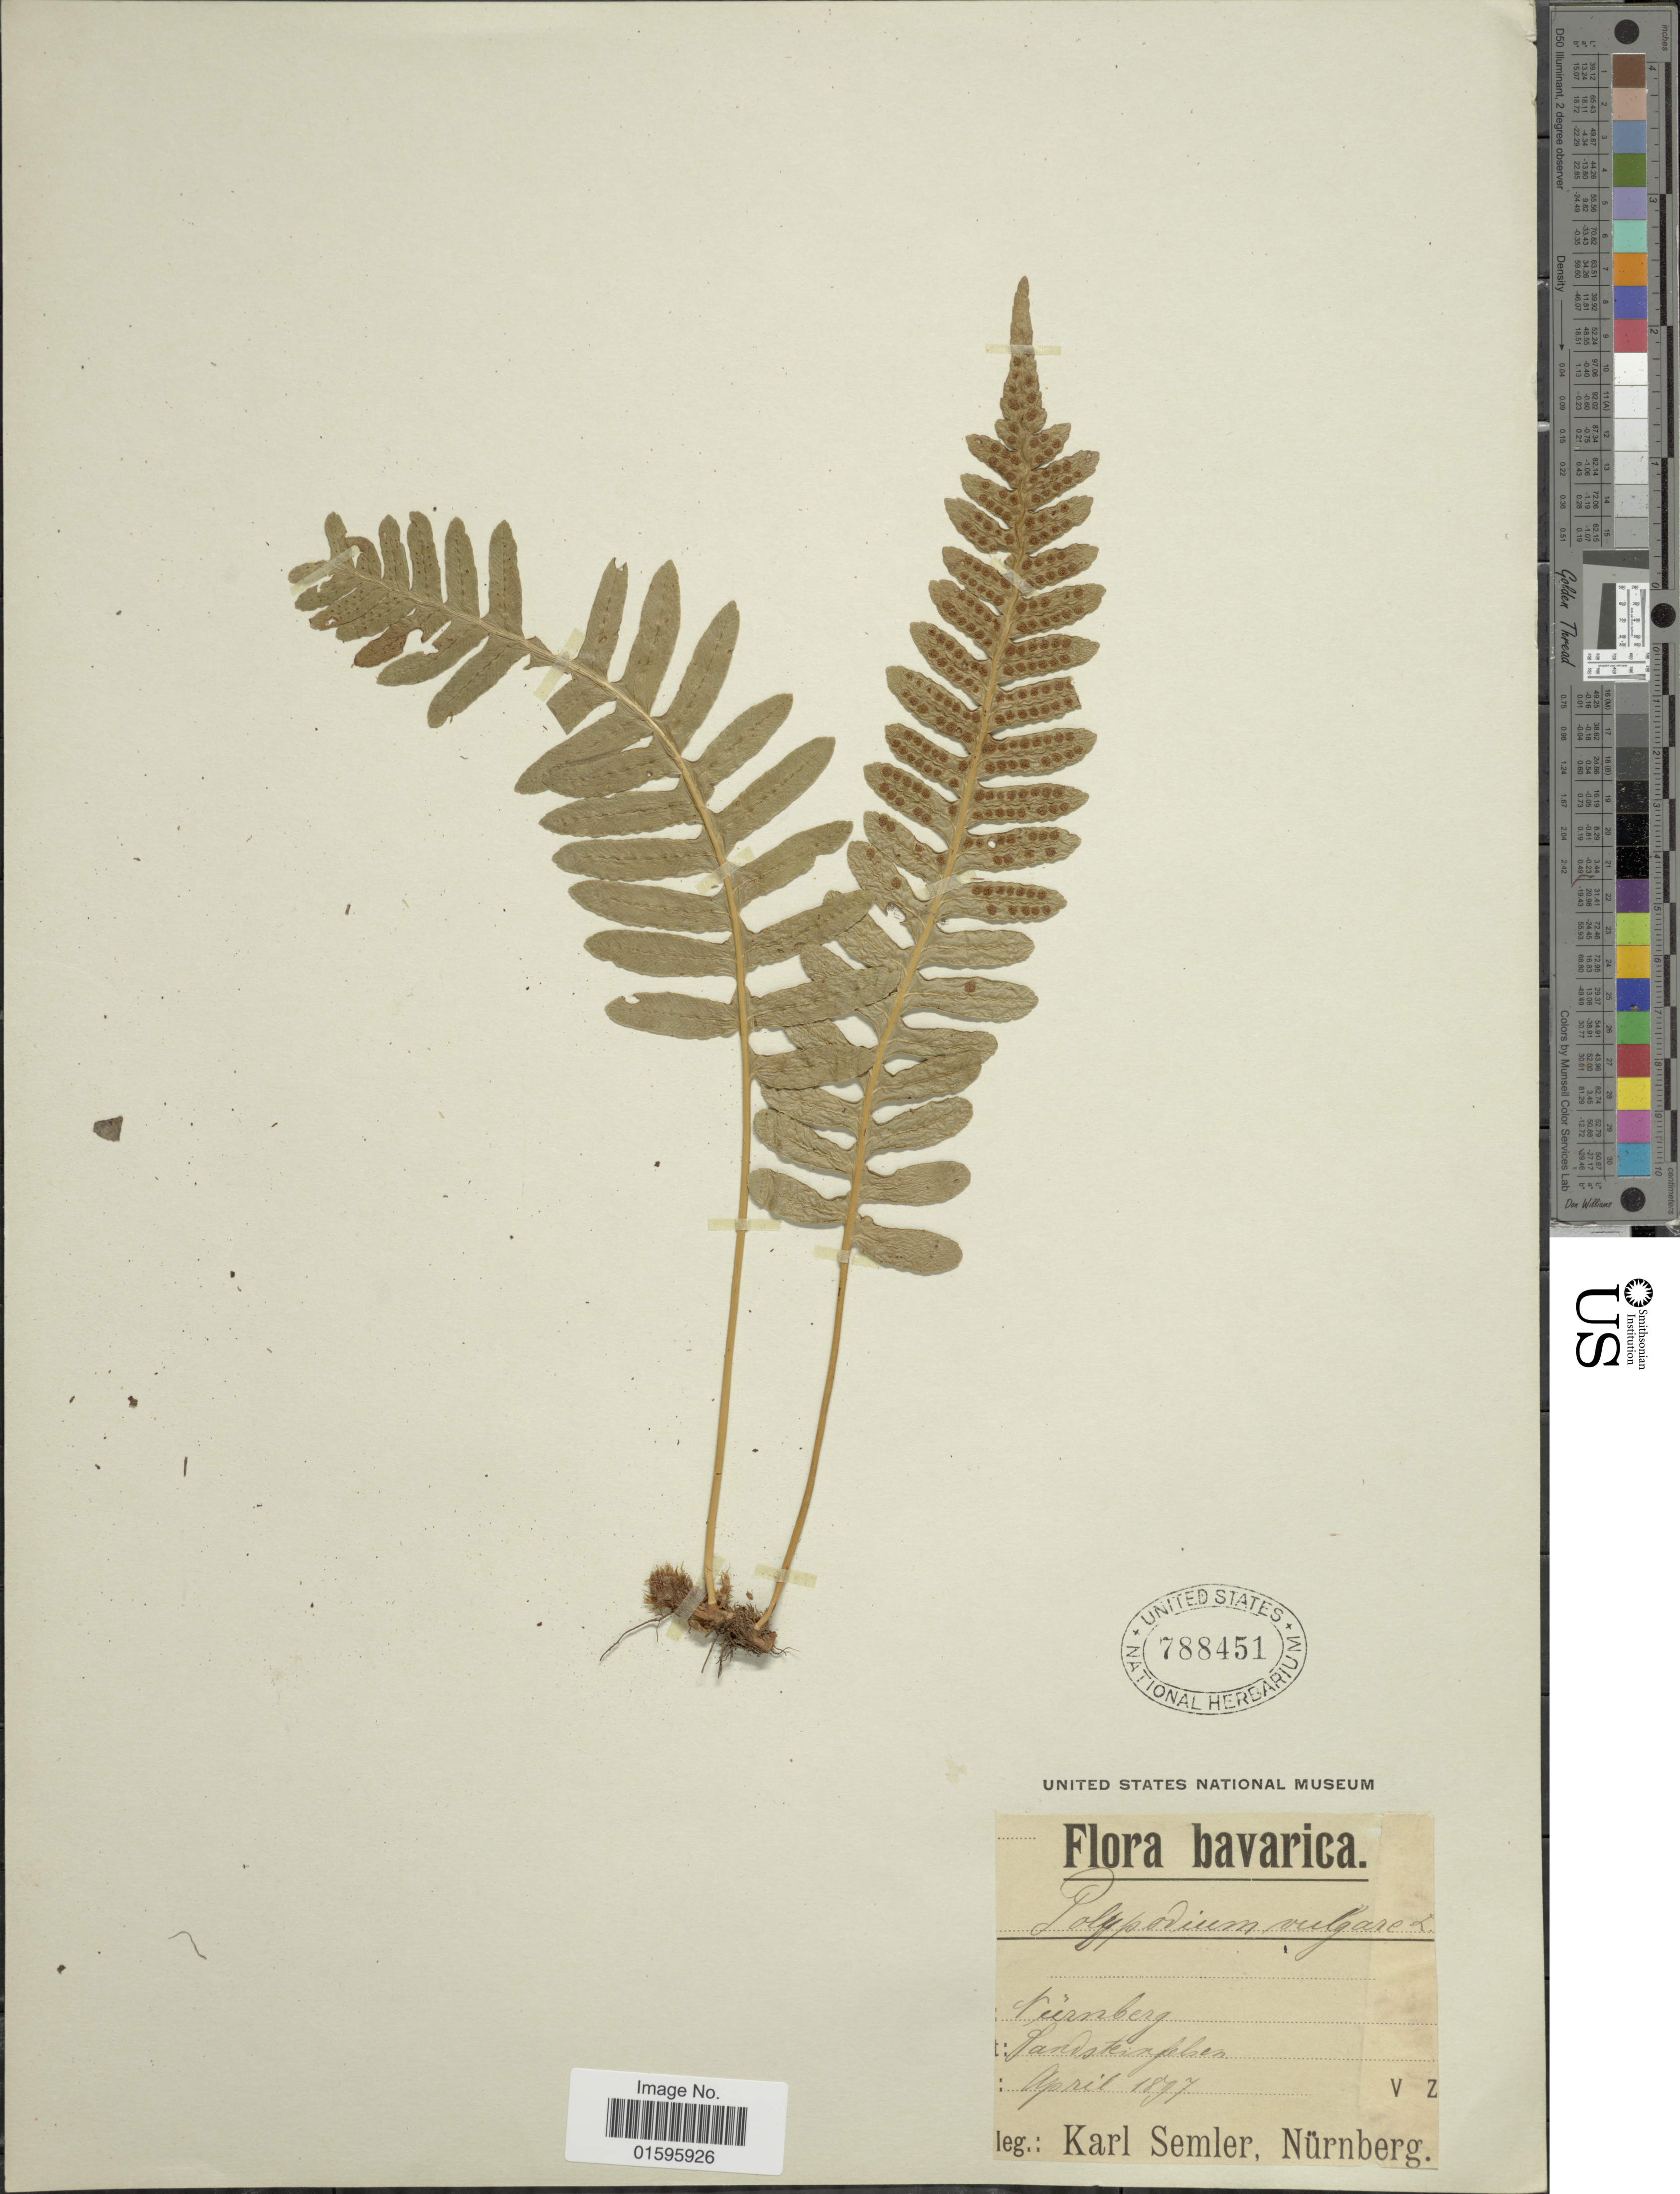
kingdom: Plantae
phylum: Tracheophyta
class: Polypodiopsida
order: Polypodiales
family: Polypodiaceae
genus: Polypodium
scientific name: Polypodium vulgare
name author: L.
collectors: K. Semler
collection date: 1897-04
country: Germany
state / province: Bayern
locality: Bavarica, Vurnberg [interpreted]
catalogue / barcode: US 788451